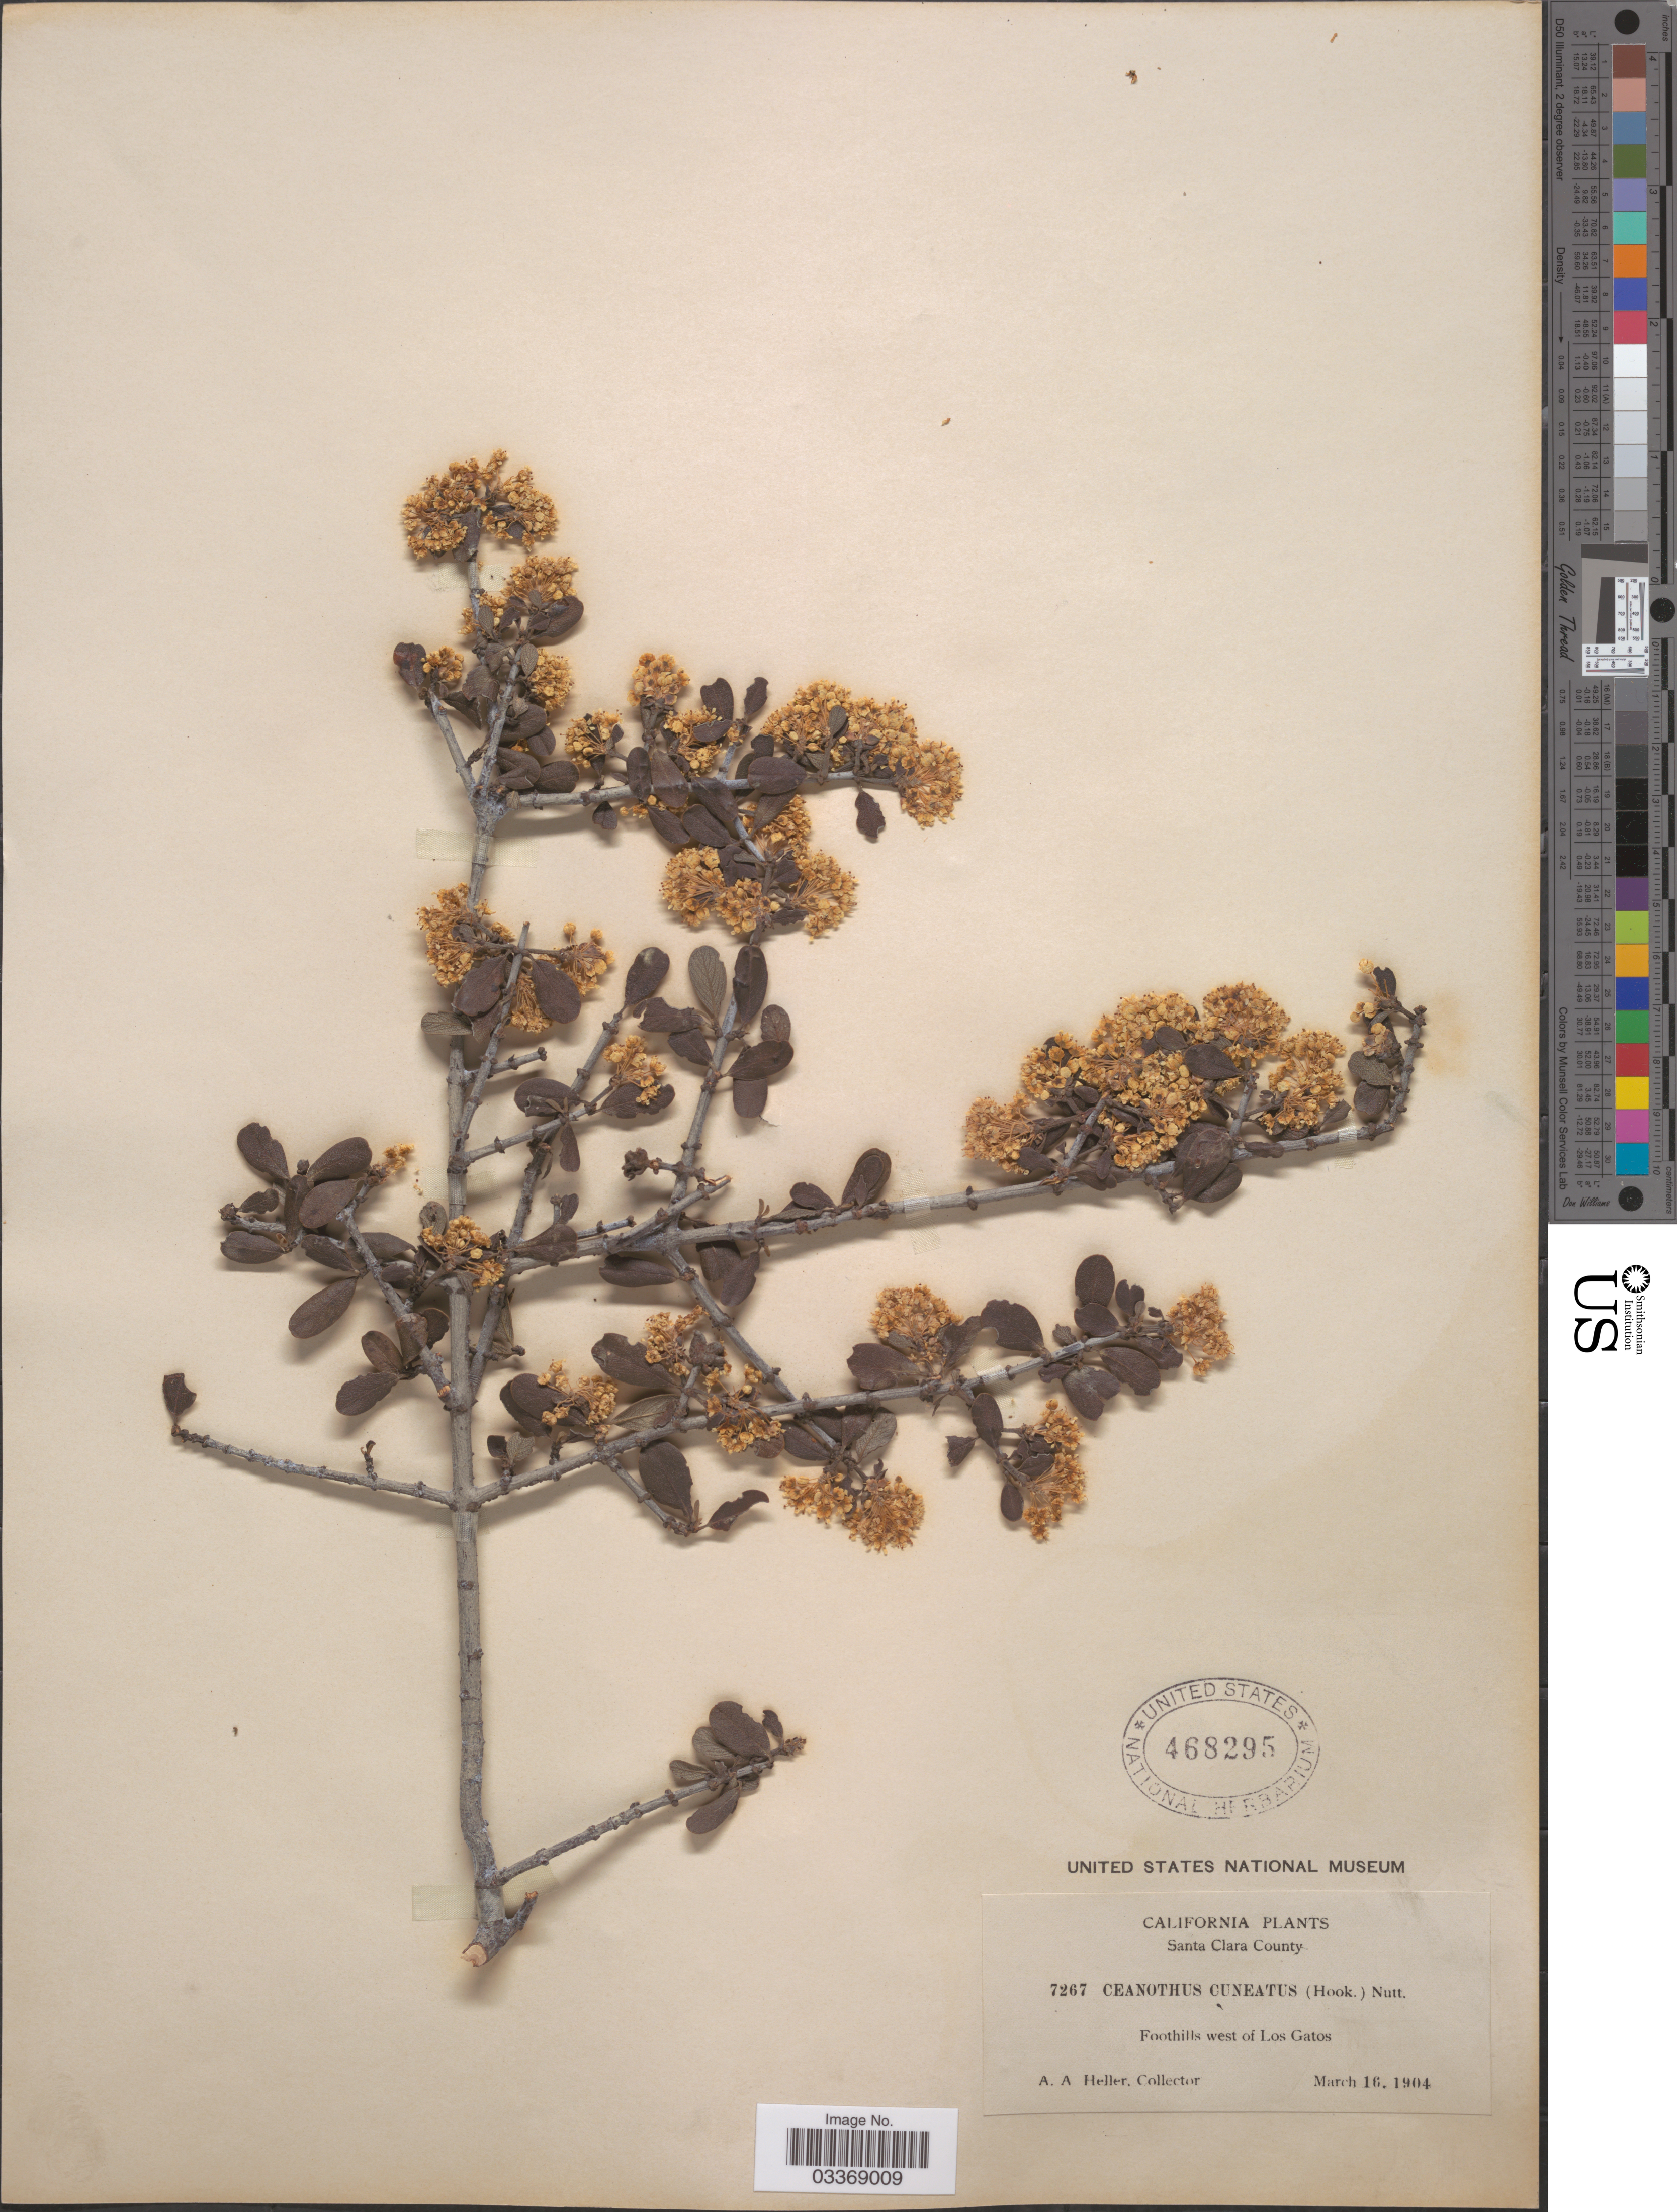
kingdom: Plantae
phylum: Tracheophyta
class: Magnoliopsida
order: Rosales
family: Rhamnaceae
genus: Ceanothus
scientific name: Ceanothus cuneatus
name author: (Hook.) Nutt.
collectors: A. A. Heller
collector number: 7267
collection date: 1904-03-16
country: United States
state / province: California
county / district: Santa Clara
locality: Santa Clara County. Foothills west of Gatos.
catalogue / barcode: US 468295